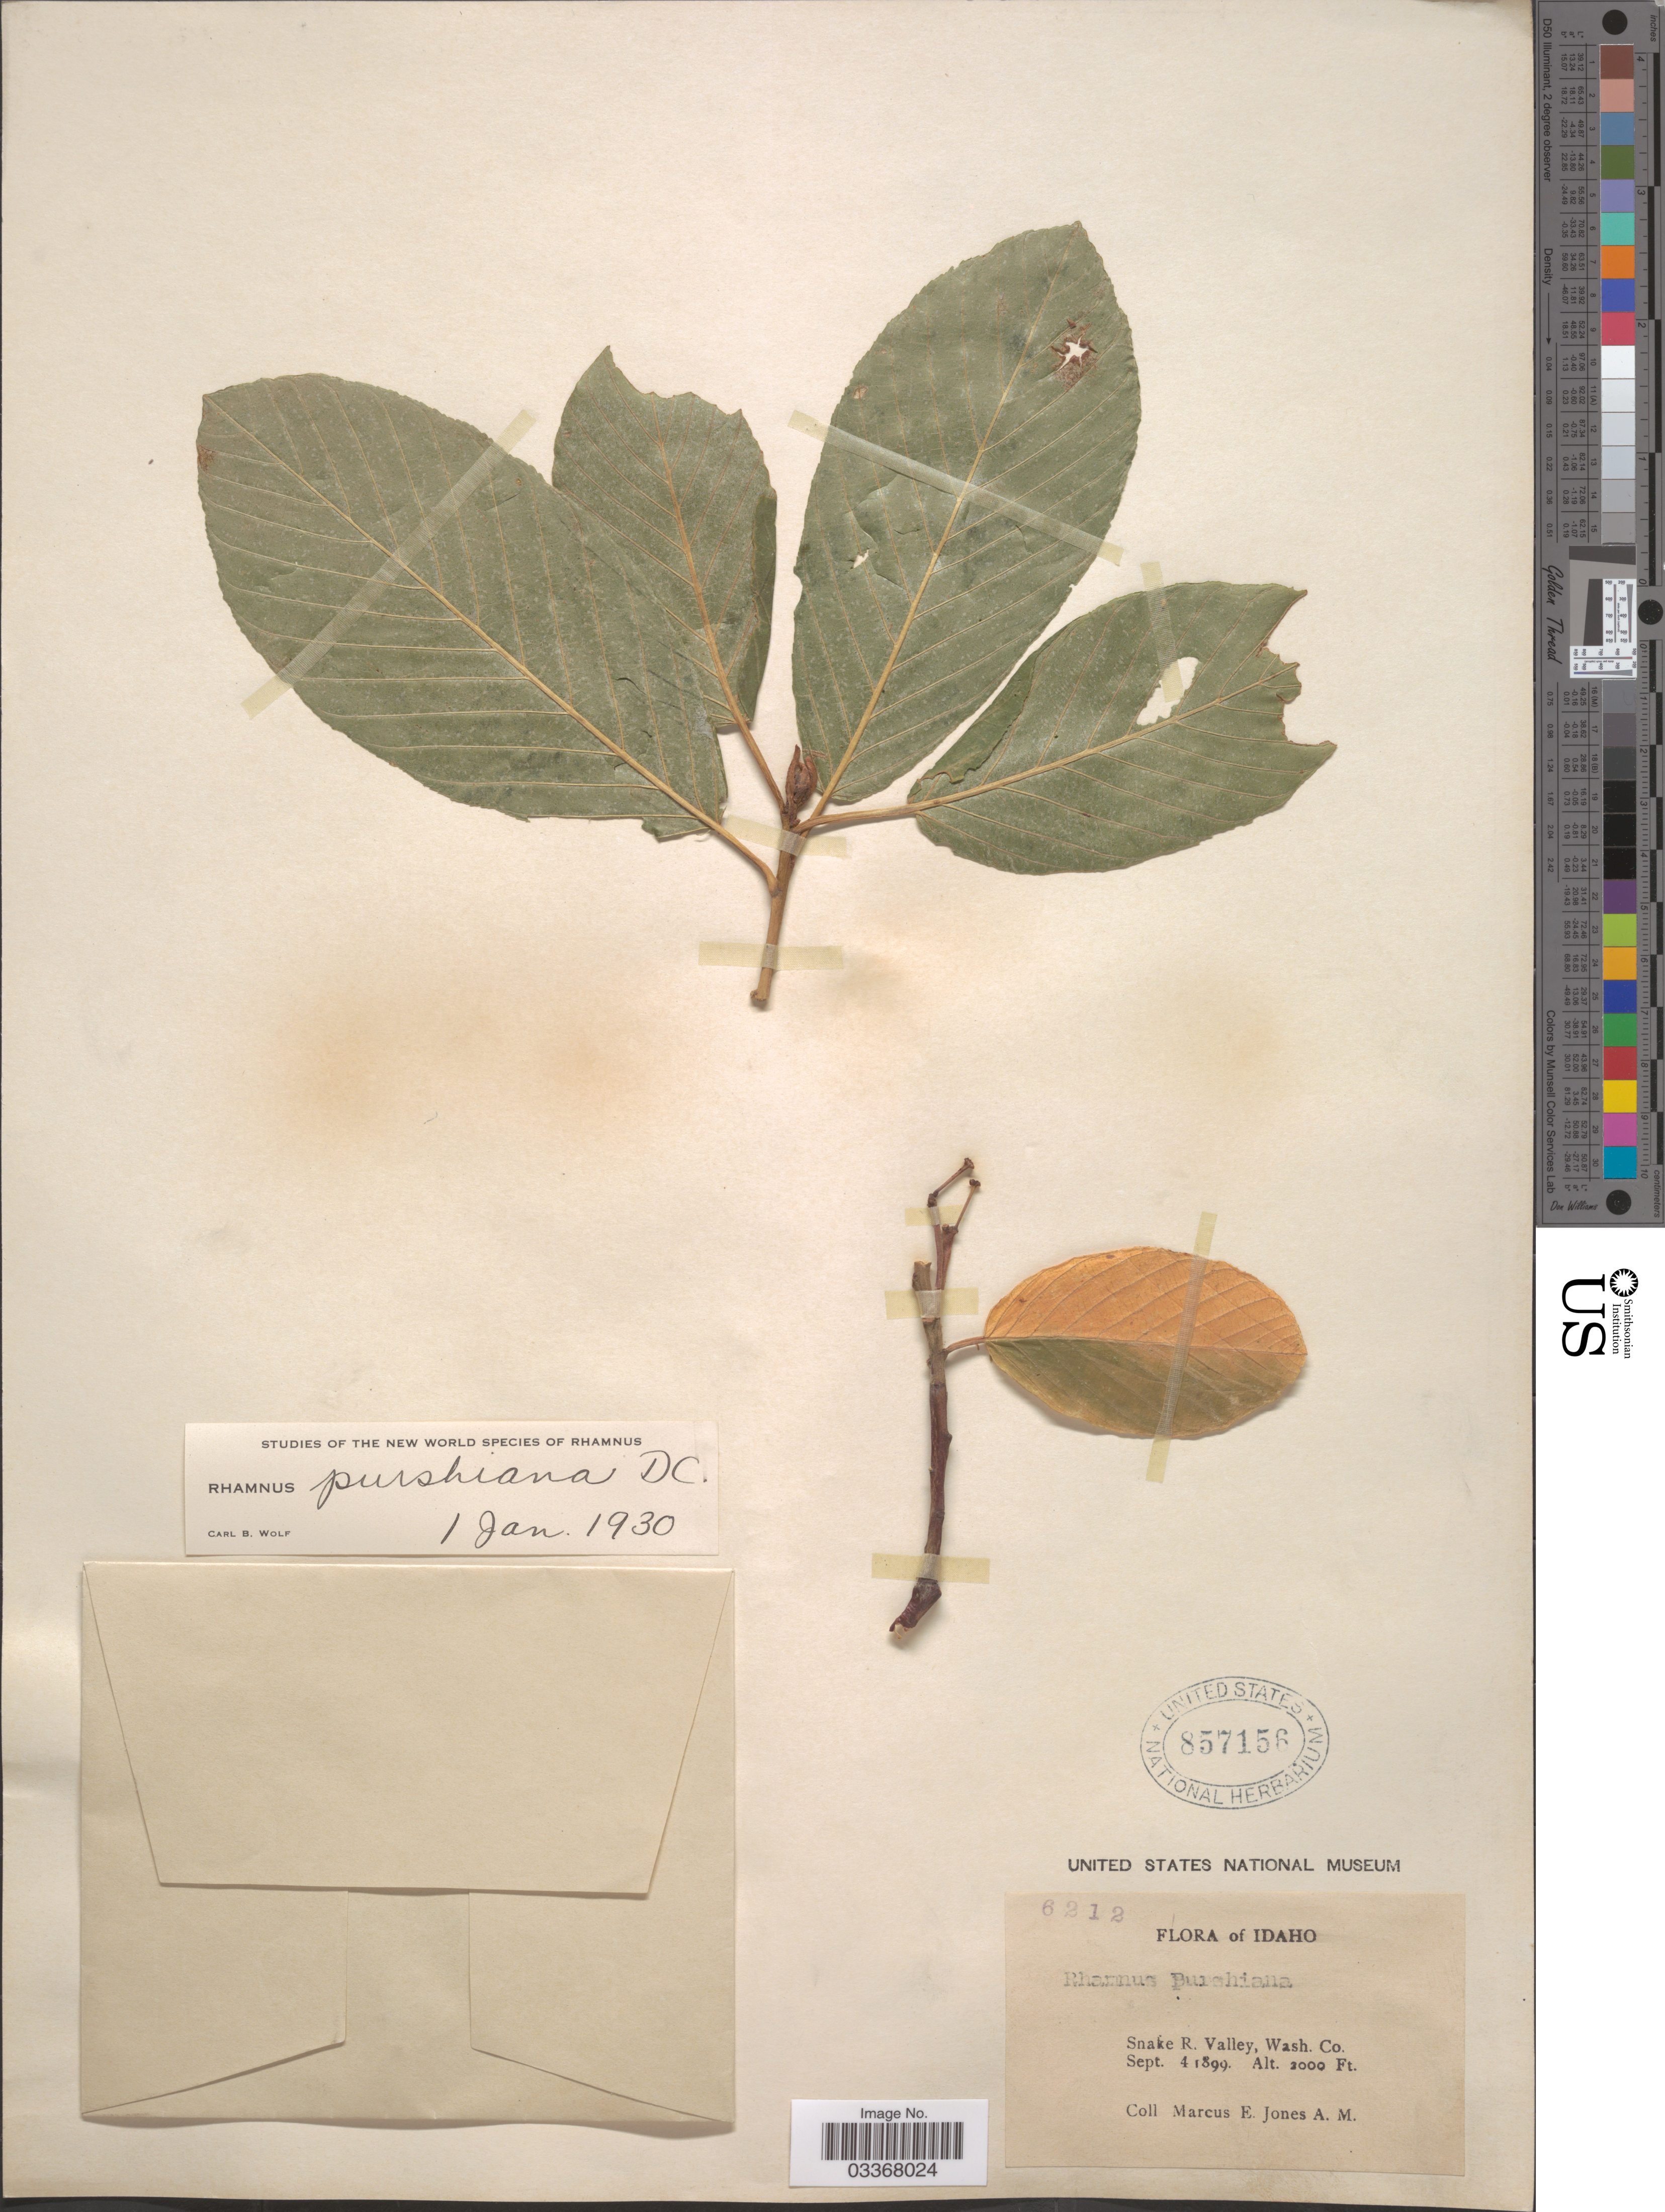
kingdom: Plantae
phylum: Tracheophyta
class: Magnoliopsida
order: Rosales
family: Rhamnaceae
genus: Frangula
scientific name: Frangula purshiana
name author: (DC.) A. Gray ex J.G. Cooper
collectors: M. E. Jones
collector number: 6212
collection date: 1899-09-04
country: United States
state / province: Idaho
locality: Snake R. Valley, Wash. Co.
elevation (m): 610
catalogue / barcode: US 857156